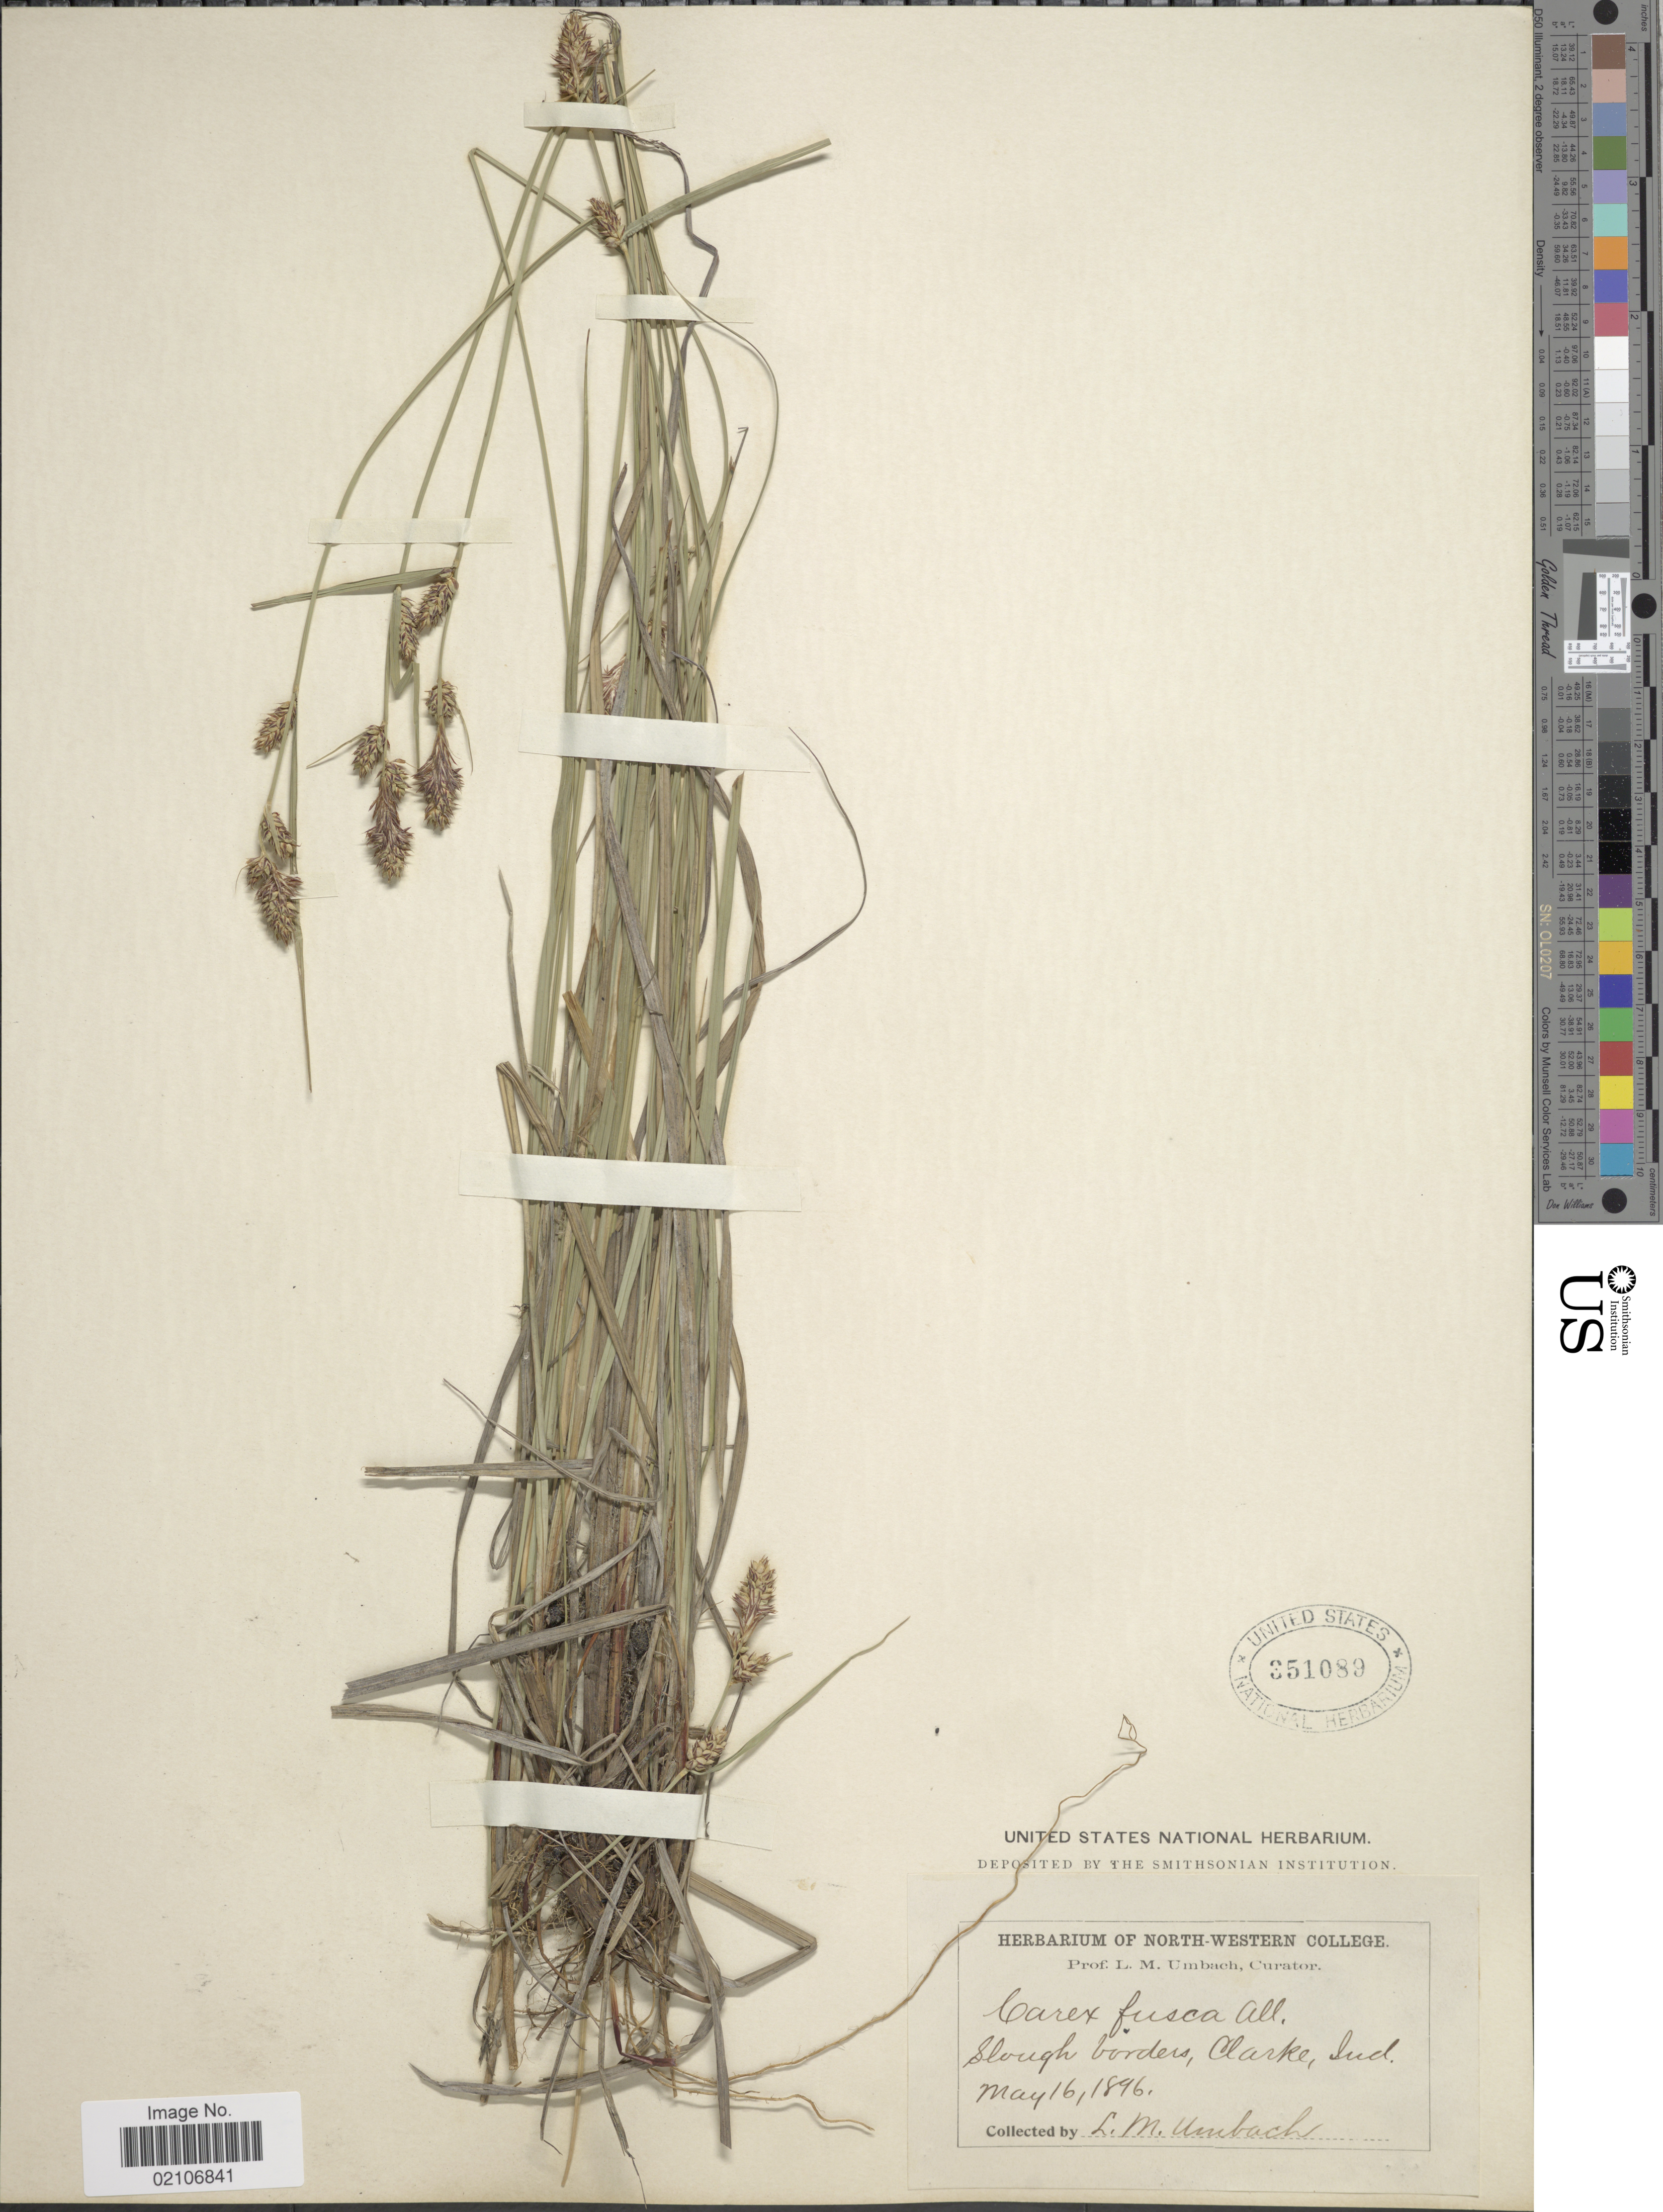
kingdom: Plantae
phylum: Tracheophyta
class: Liliopsida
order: Poales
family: Cyperaceae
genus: Carex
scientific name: Carex buxbaumii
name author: Wahlenb.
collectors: L. M. Umbach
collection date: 1896-05-16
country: United States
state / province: Indiana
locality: Slough borders, Clarke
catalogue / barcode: US 351089